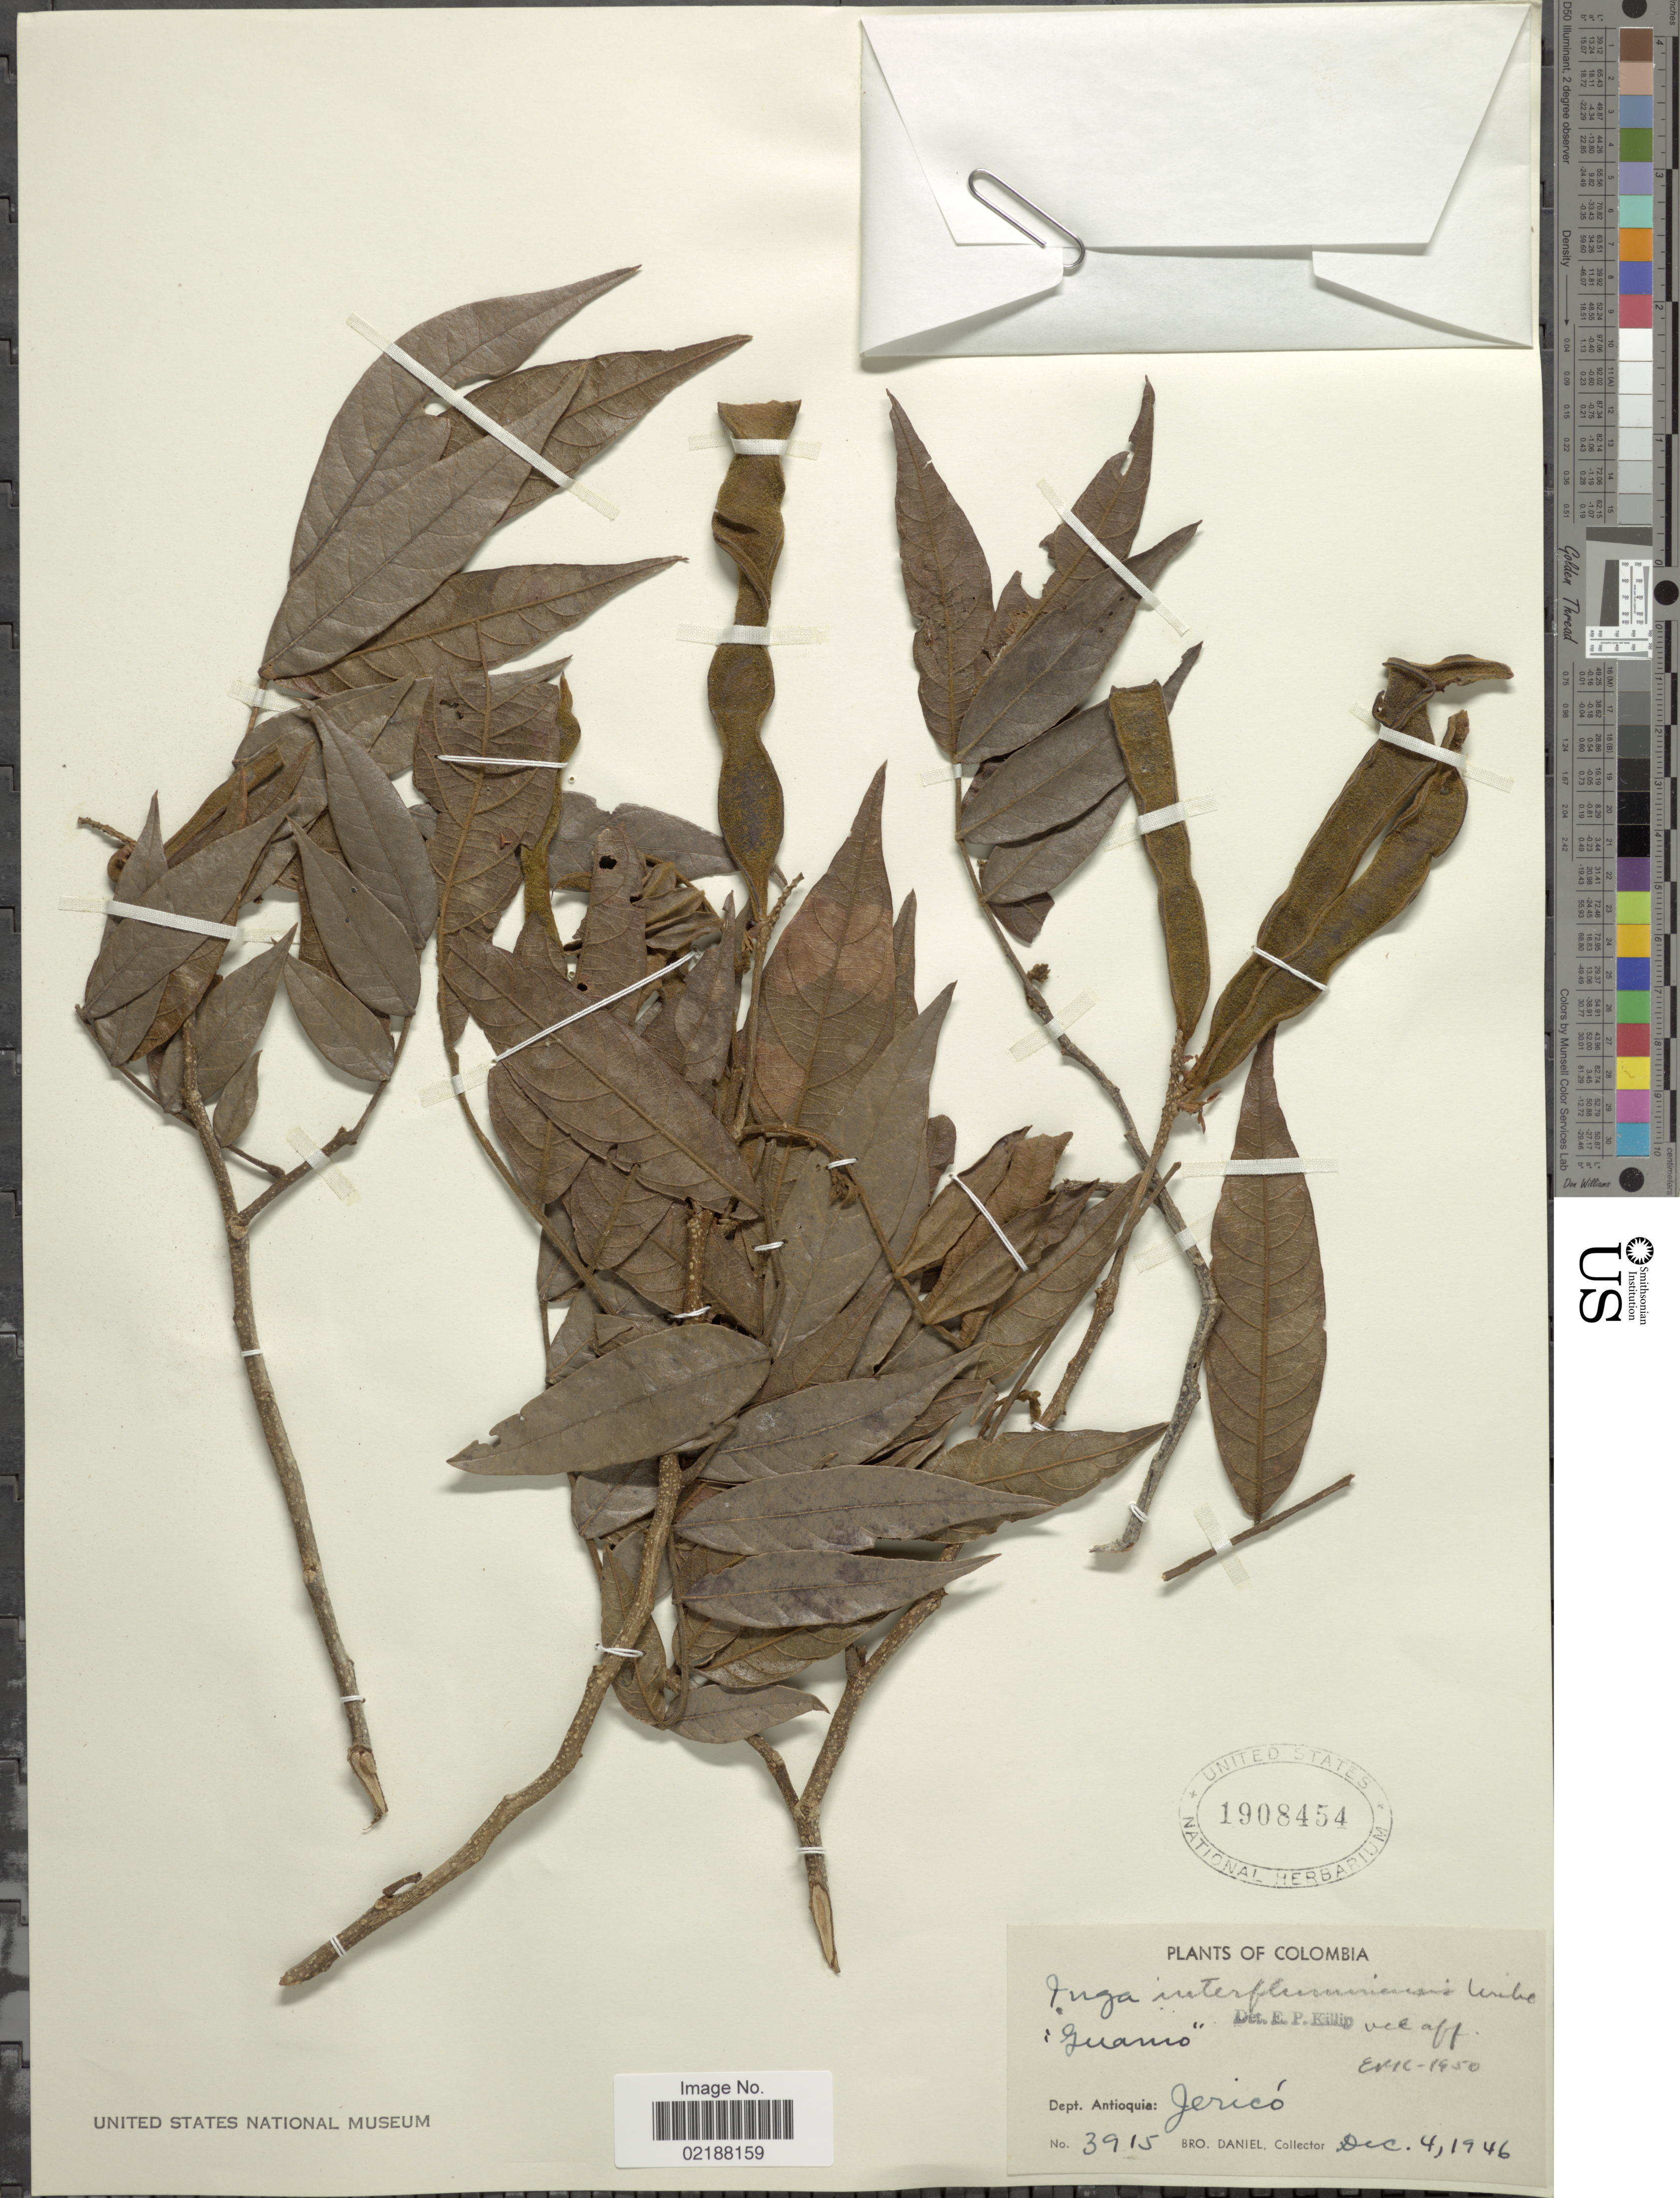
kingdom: Plantae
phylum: Tracheophyta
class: Magnoliopsida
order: Fabales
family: Fabaceae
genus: Inga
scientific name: Inga interfluminensis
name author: L. Uribe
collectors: Bro. Daniel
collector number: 3915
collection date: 1946-12-04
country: Colombia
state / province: Antioquia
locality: Dept. Antioquia:; Jericó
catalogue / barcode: US 1908454